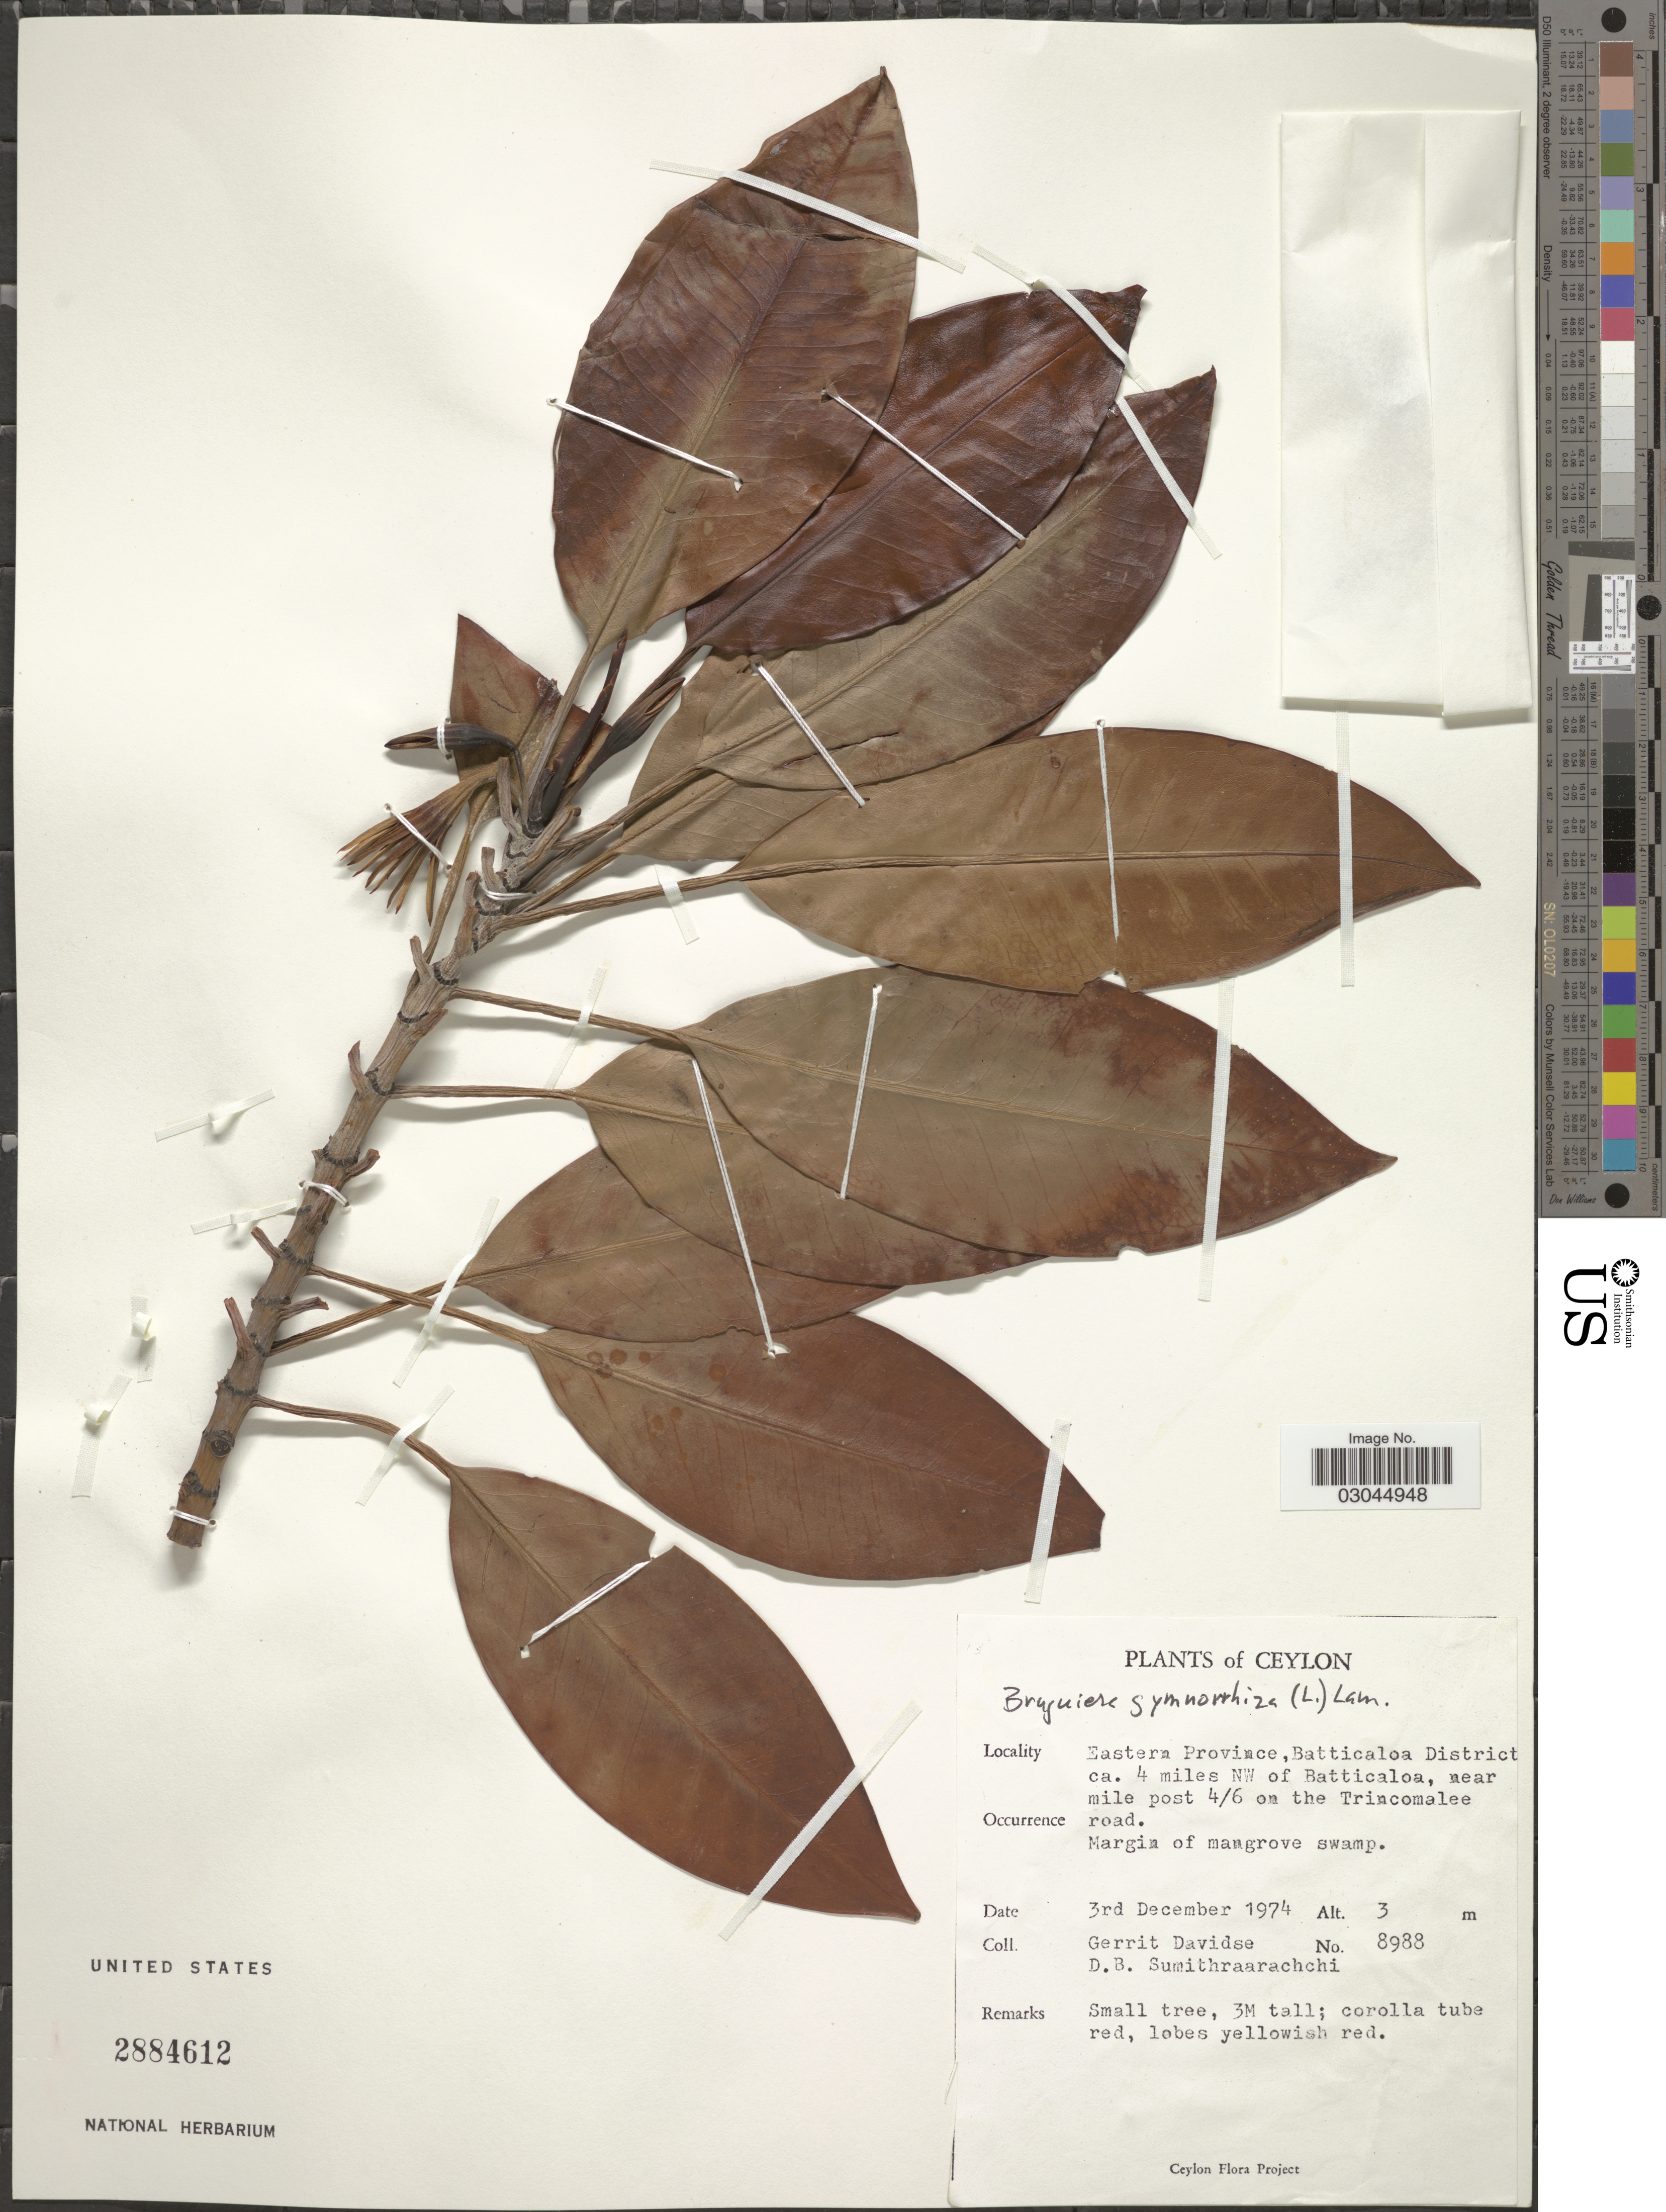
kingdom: Plantae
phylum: Tracheophyta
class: Magnoliopsida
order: Malpighiales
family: Rhizophoraceae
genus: Bruguiera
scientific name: Bruguiera gymnorhiza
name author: (L.) Savigny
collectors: G. Davidse & D. B. Sumithraarachchi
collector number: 8988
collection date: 1974-12-03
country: Sri Lanka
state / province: Eastern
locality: Ceylon, Eastern Province, Batticaloa District ca. 4 miles NW of Batticaloa, near mile post 4/6 on the Trincomalee.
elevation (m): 3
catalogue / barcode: US 2884612